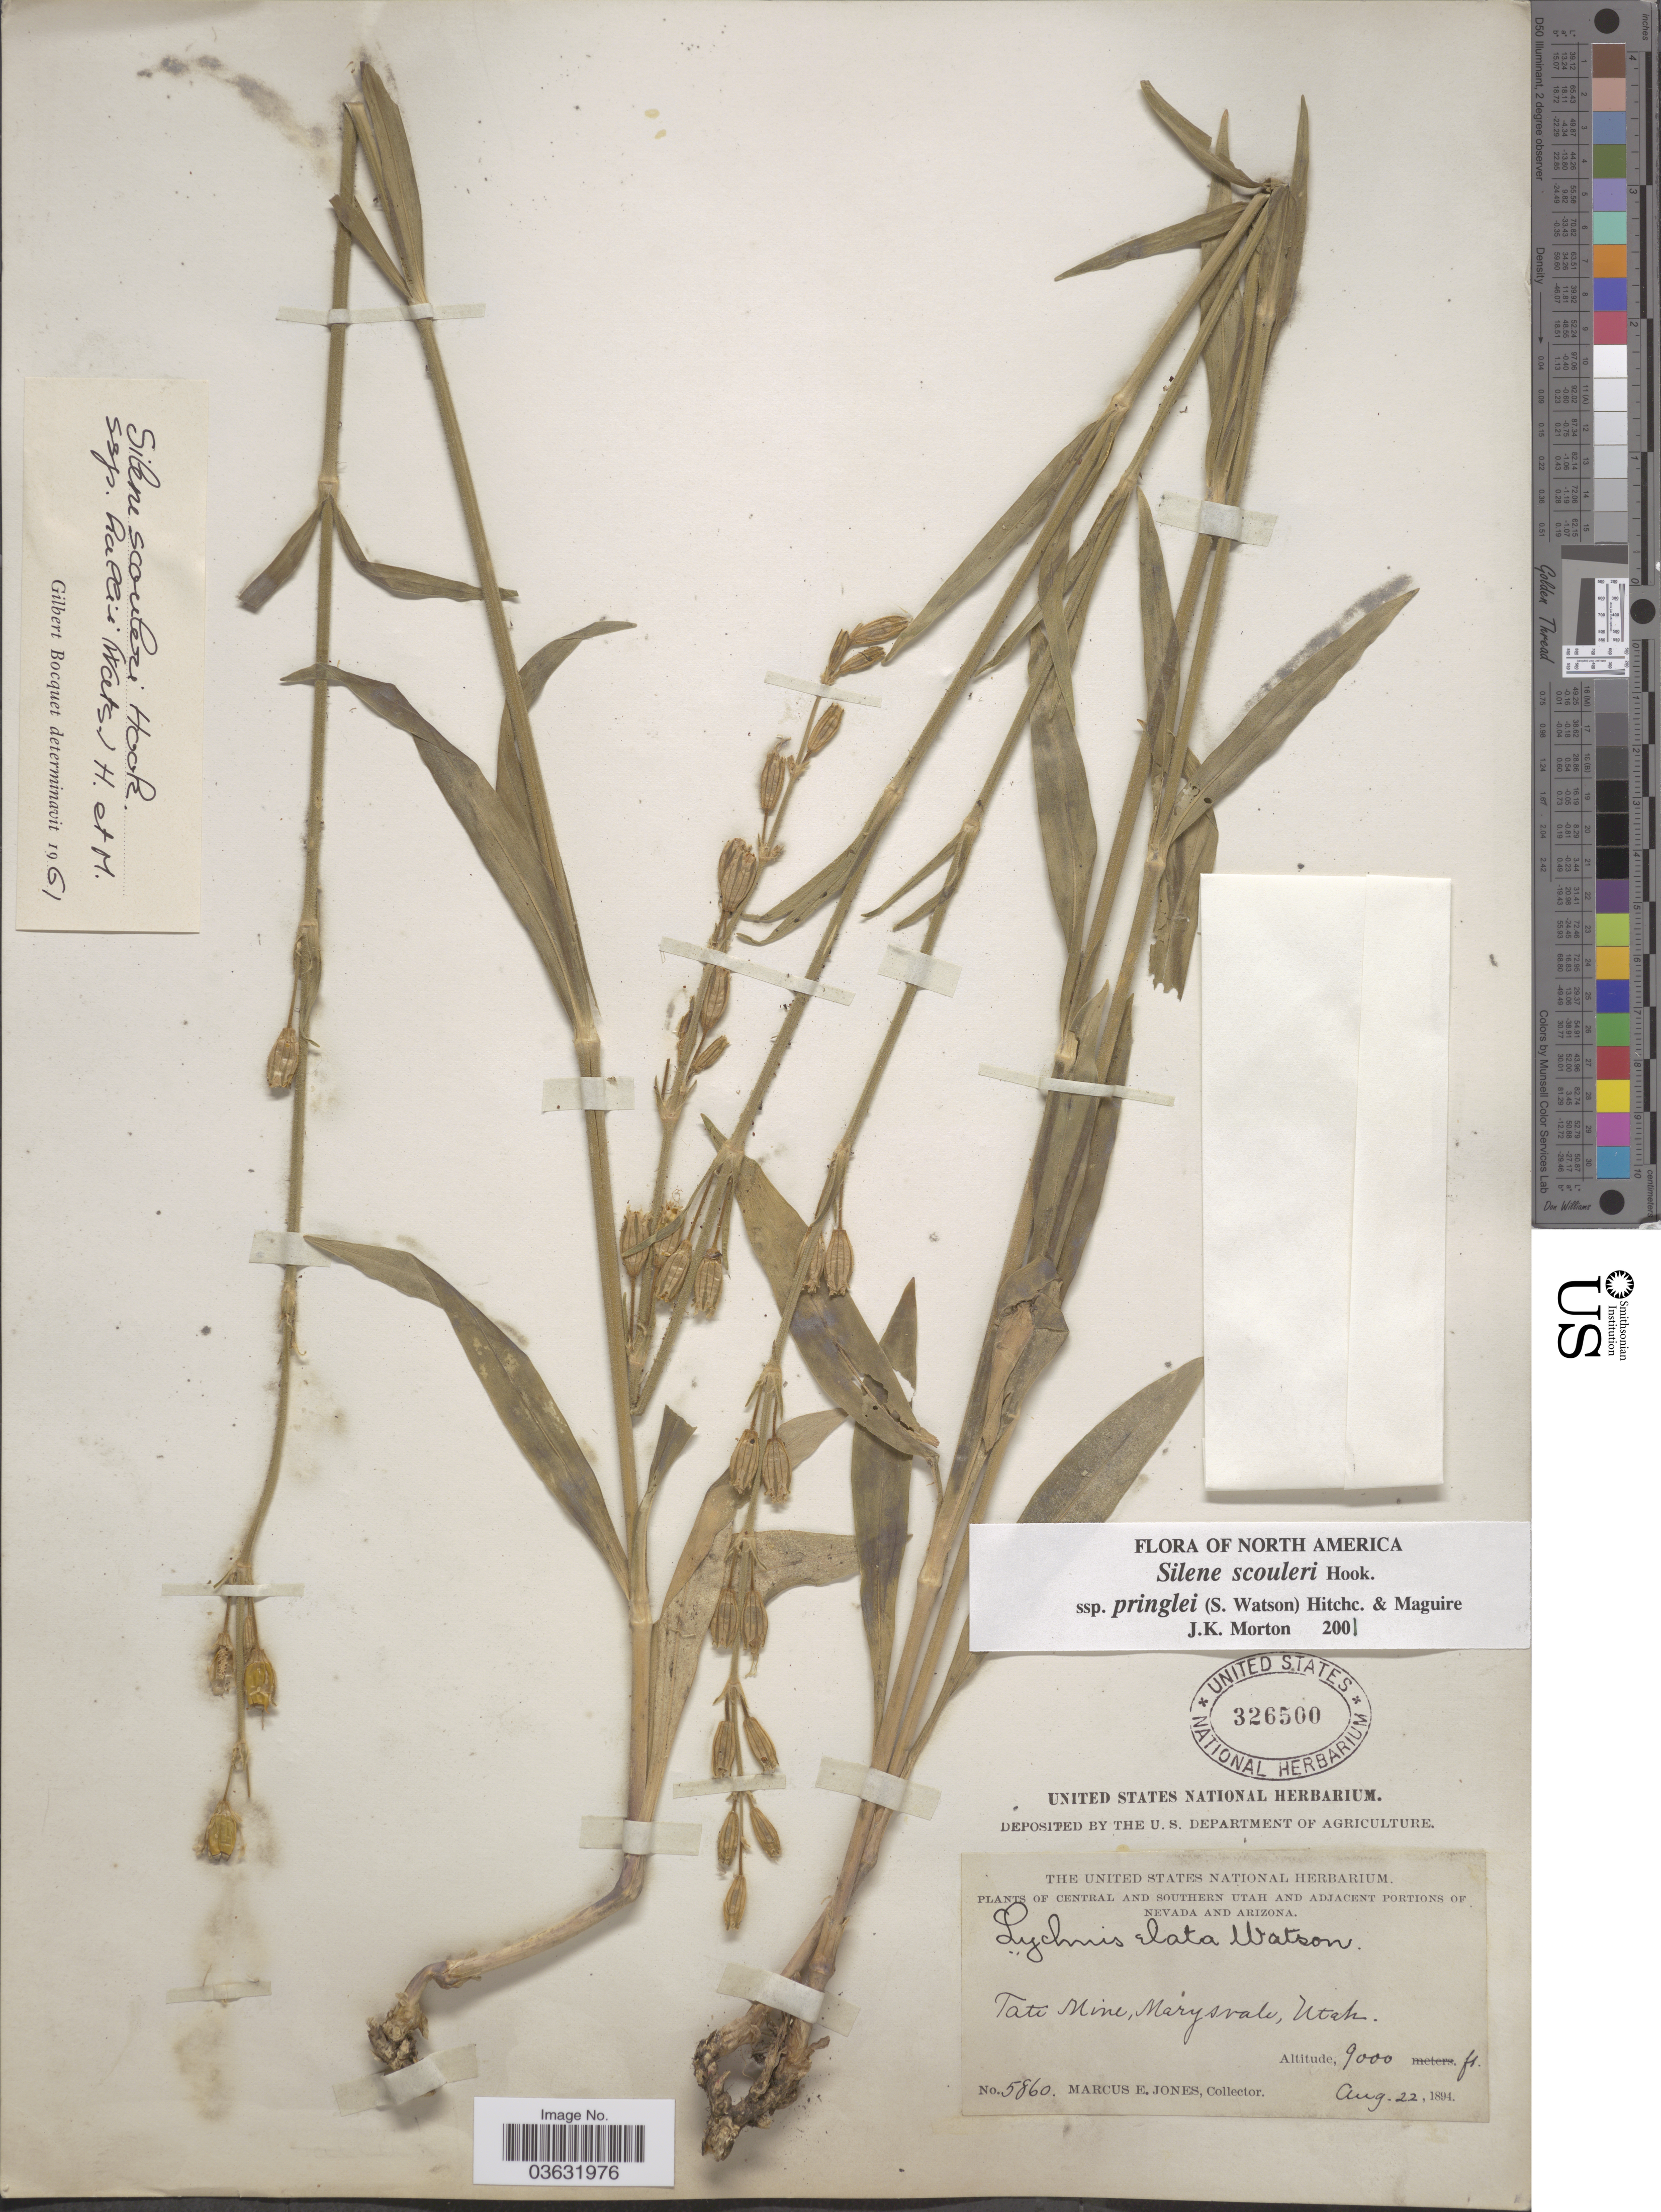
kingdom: Plantae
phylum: Tracheophyta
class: Magnoliopsida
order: Caryophyllales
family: Caryophyllaceae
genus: Silene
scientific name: Silene scouleri var. concolor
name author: (Greene) C.L. Hitchc. & Maguire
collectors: M. E. Jones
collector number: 5860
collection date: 1894-08-22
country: United States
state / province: Utah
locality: Central and Southern Utah. Tate Mine, Marysvale.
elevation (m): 2743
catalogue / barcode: US 326500